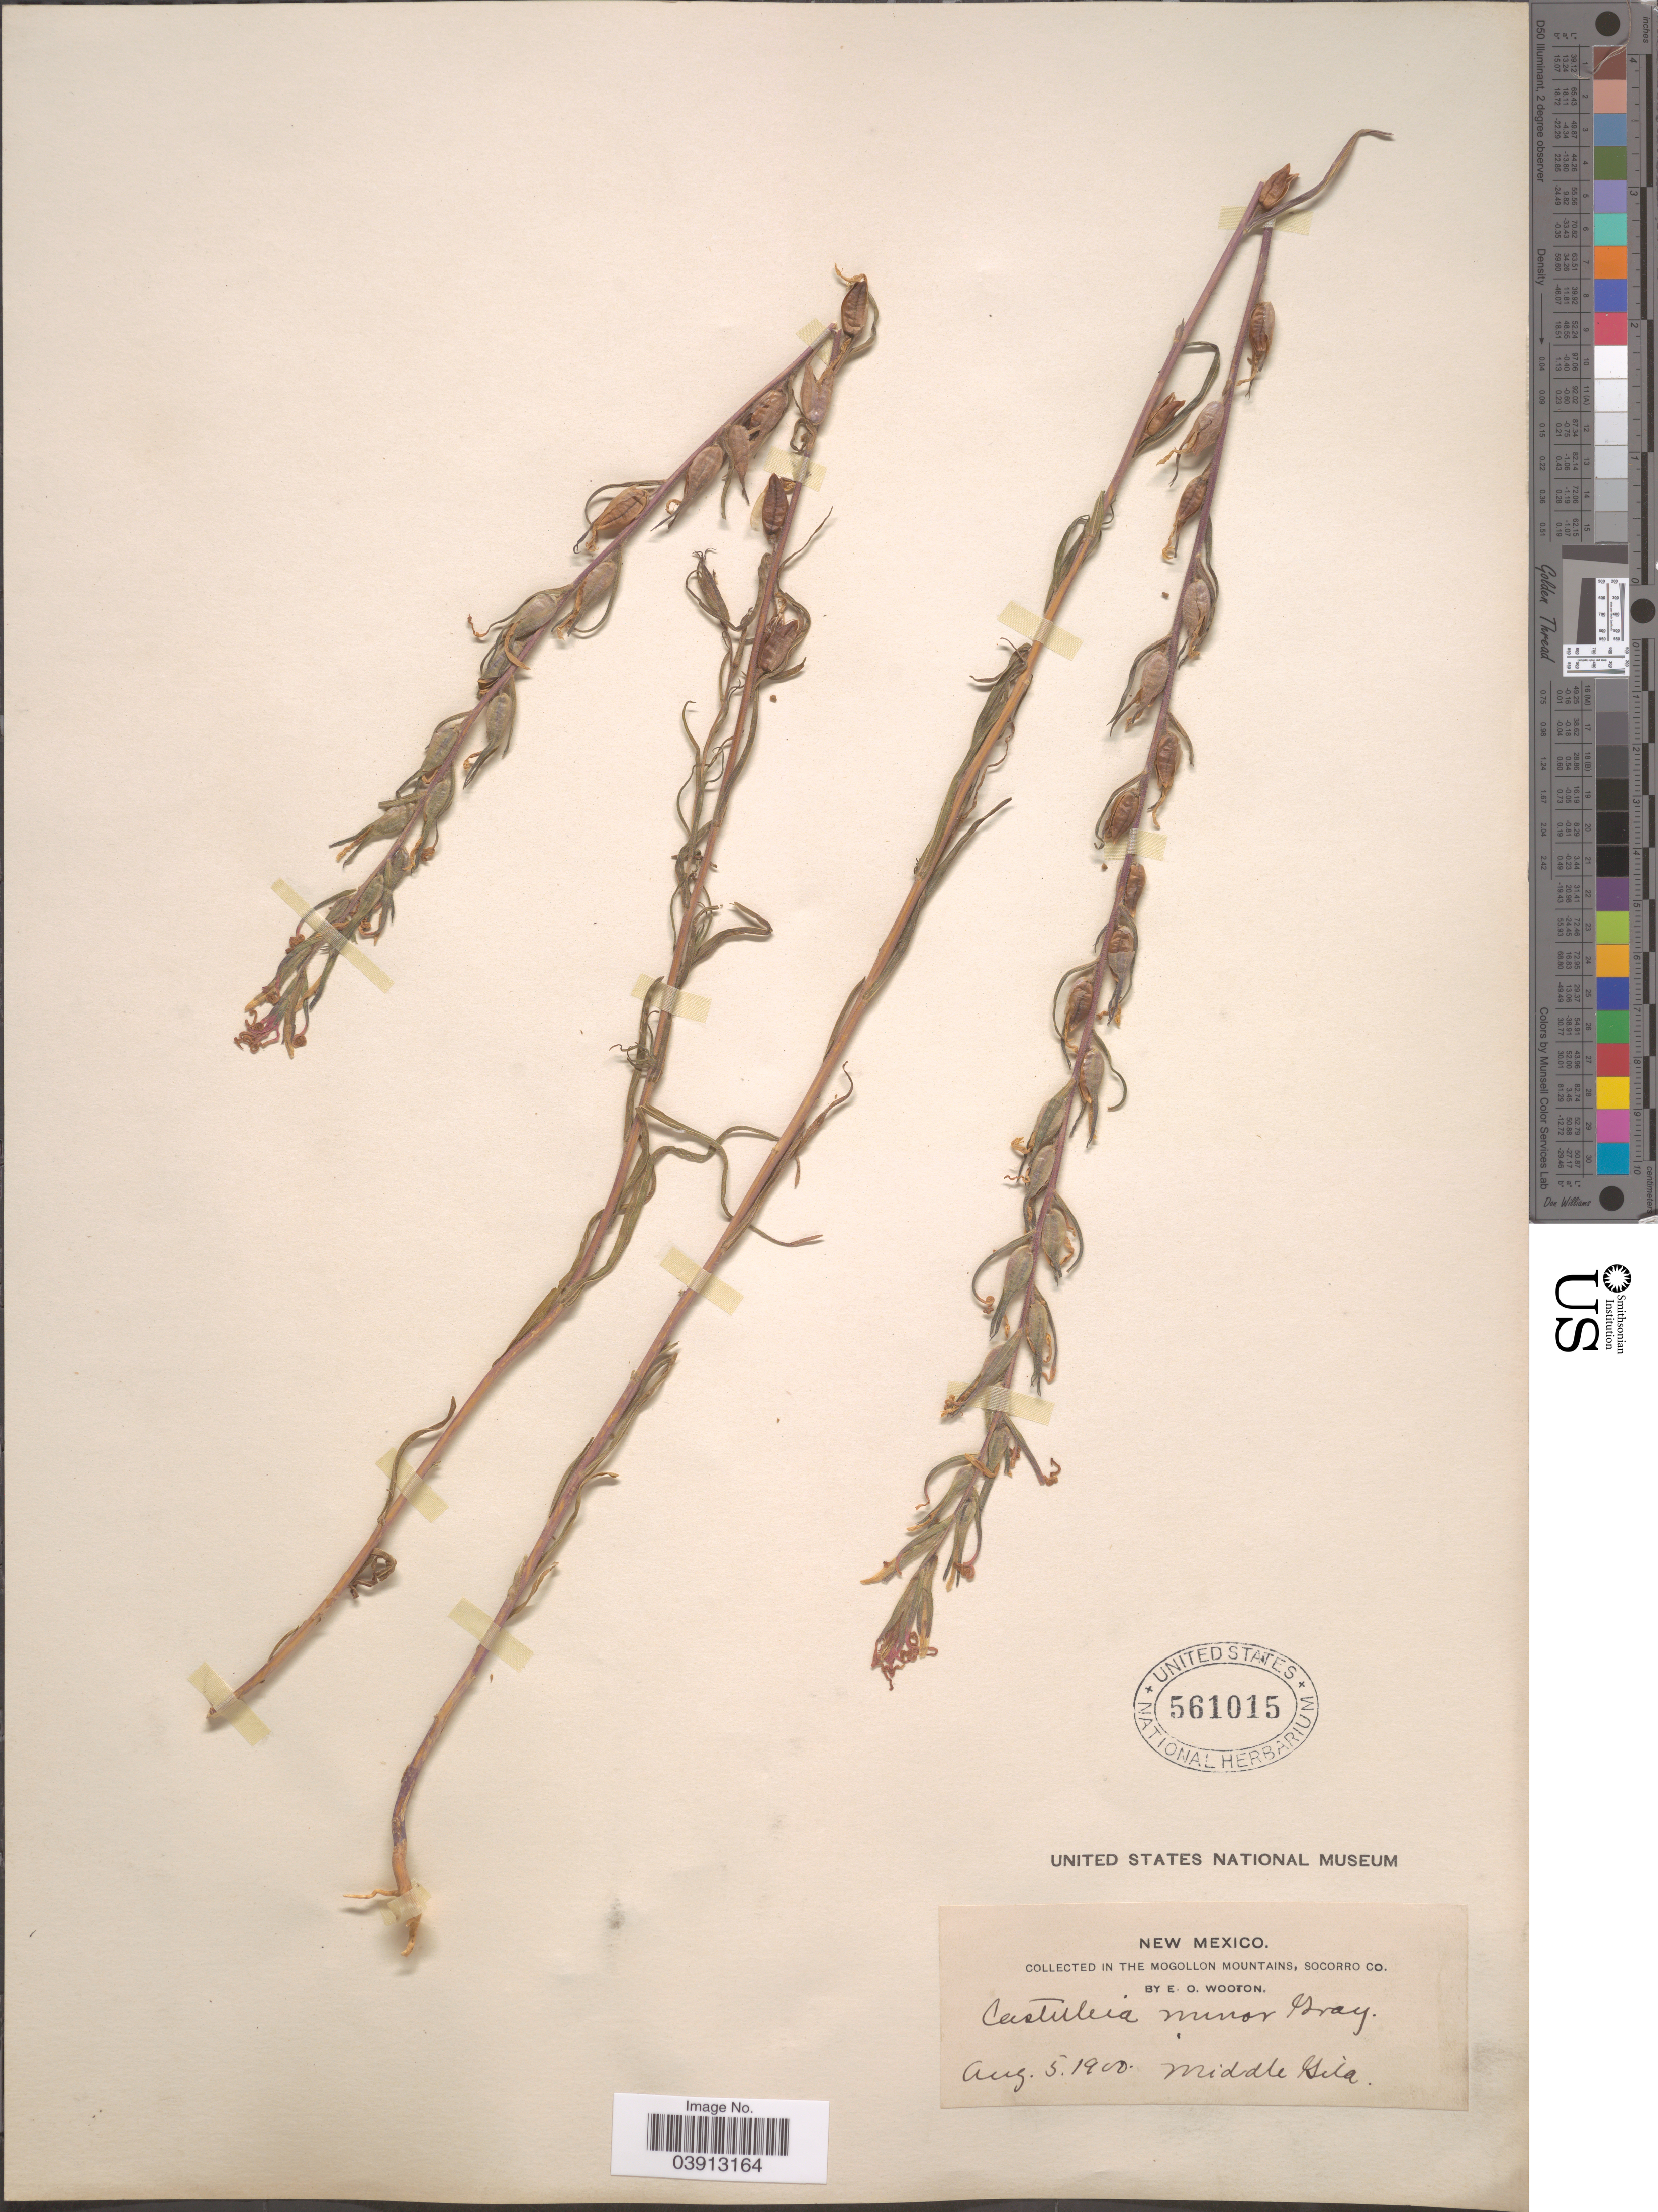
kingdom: Plantae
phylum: Tracheophyta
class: Magnoliopsida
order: Lamiales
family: Orobanchaceae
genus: Castilleja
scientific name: Castilleja minor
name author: A. Gray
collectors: E. O. Wooton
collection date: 1900-08-05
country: United States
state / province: New Mexico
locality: In the Mogollon Mountains, Socorro Co. Middle Gila.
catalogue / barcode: US 561015